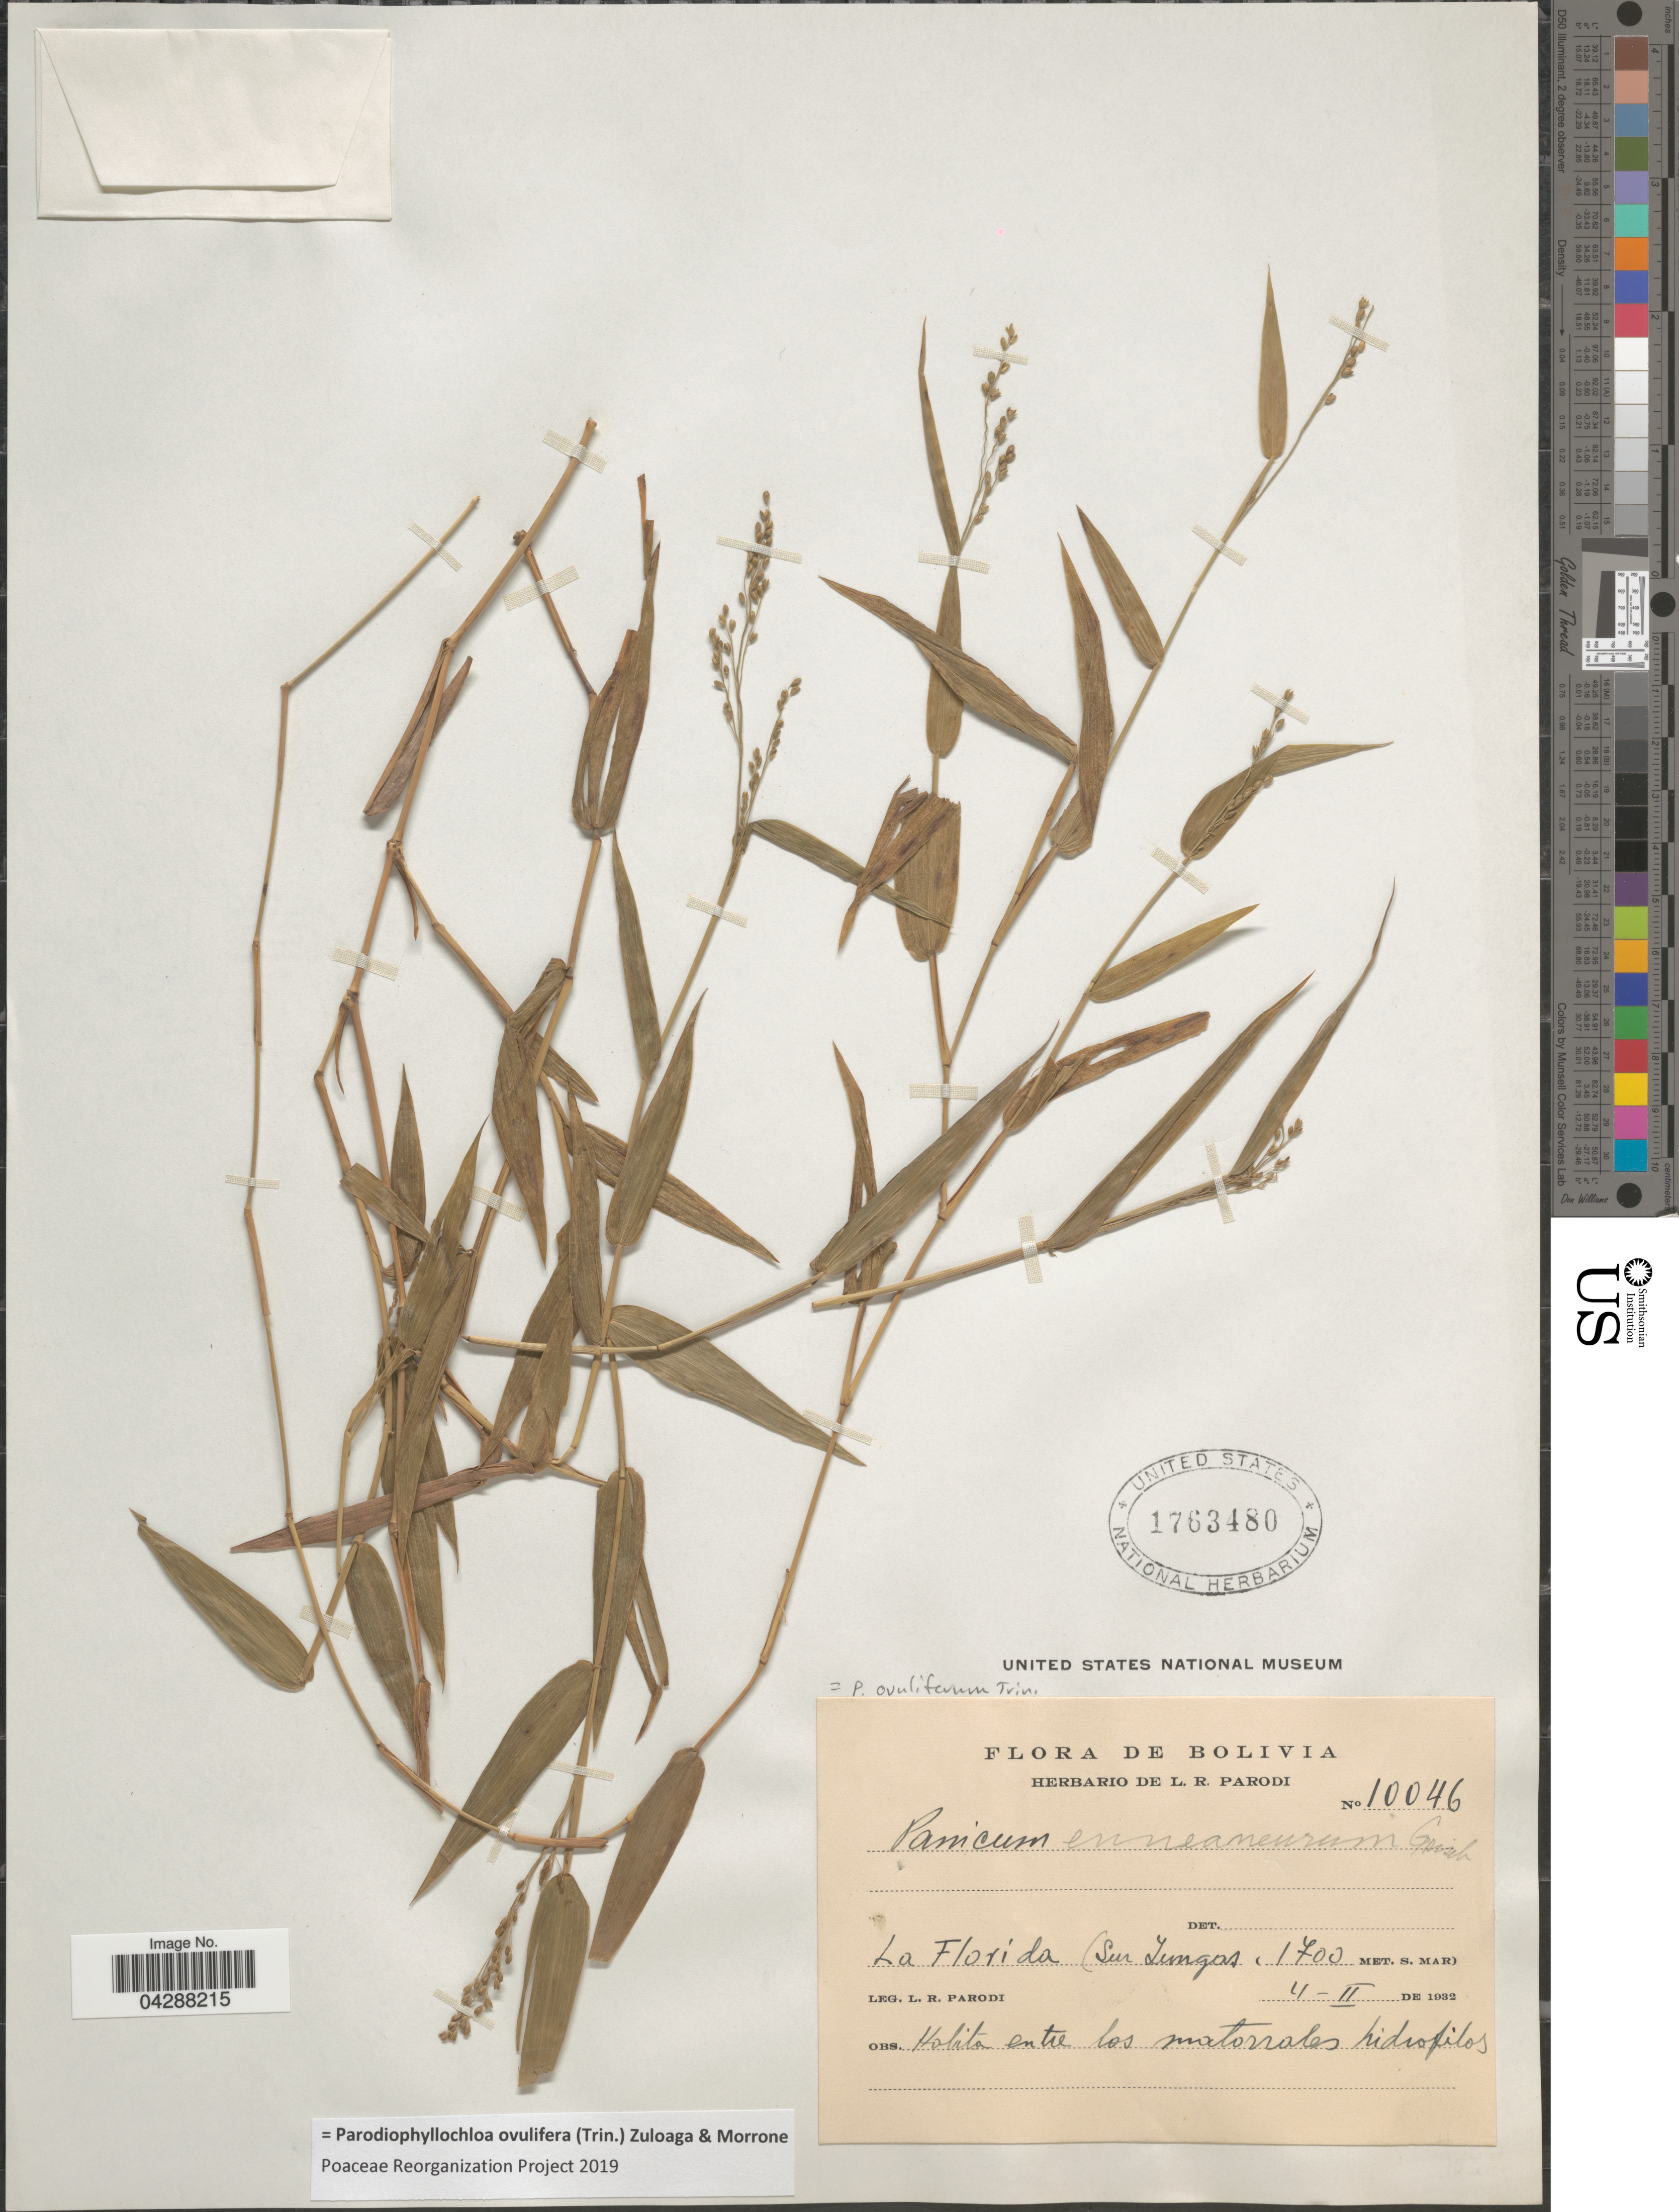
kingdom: Plantae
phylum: Tracheophyta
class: Liliopsida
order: Poales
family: Poaceae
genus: Parodiophyllochloa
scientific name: Parodiophyllochloa ovulifera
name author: (Trin.) Zuloaga & Morrone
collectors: L. R. Parodi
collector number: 10046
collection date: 1932-02-04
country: Bolivia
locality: La Florida (Sur Zungos).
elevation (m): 1700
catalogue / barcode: US 1763480